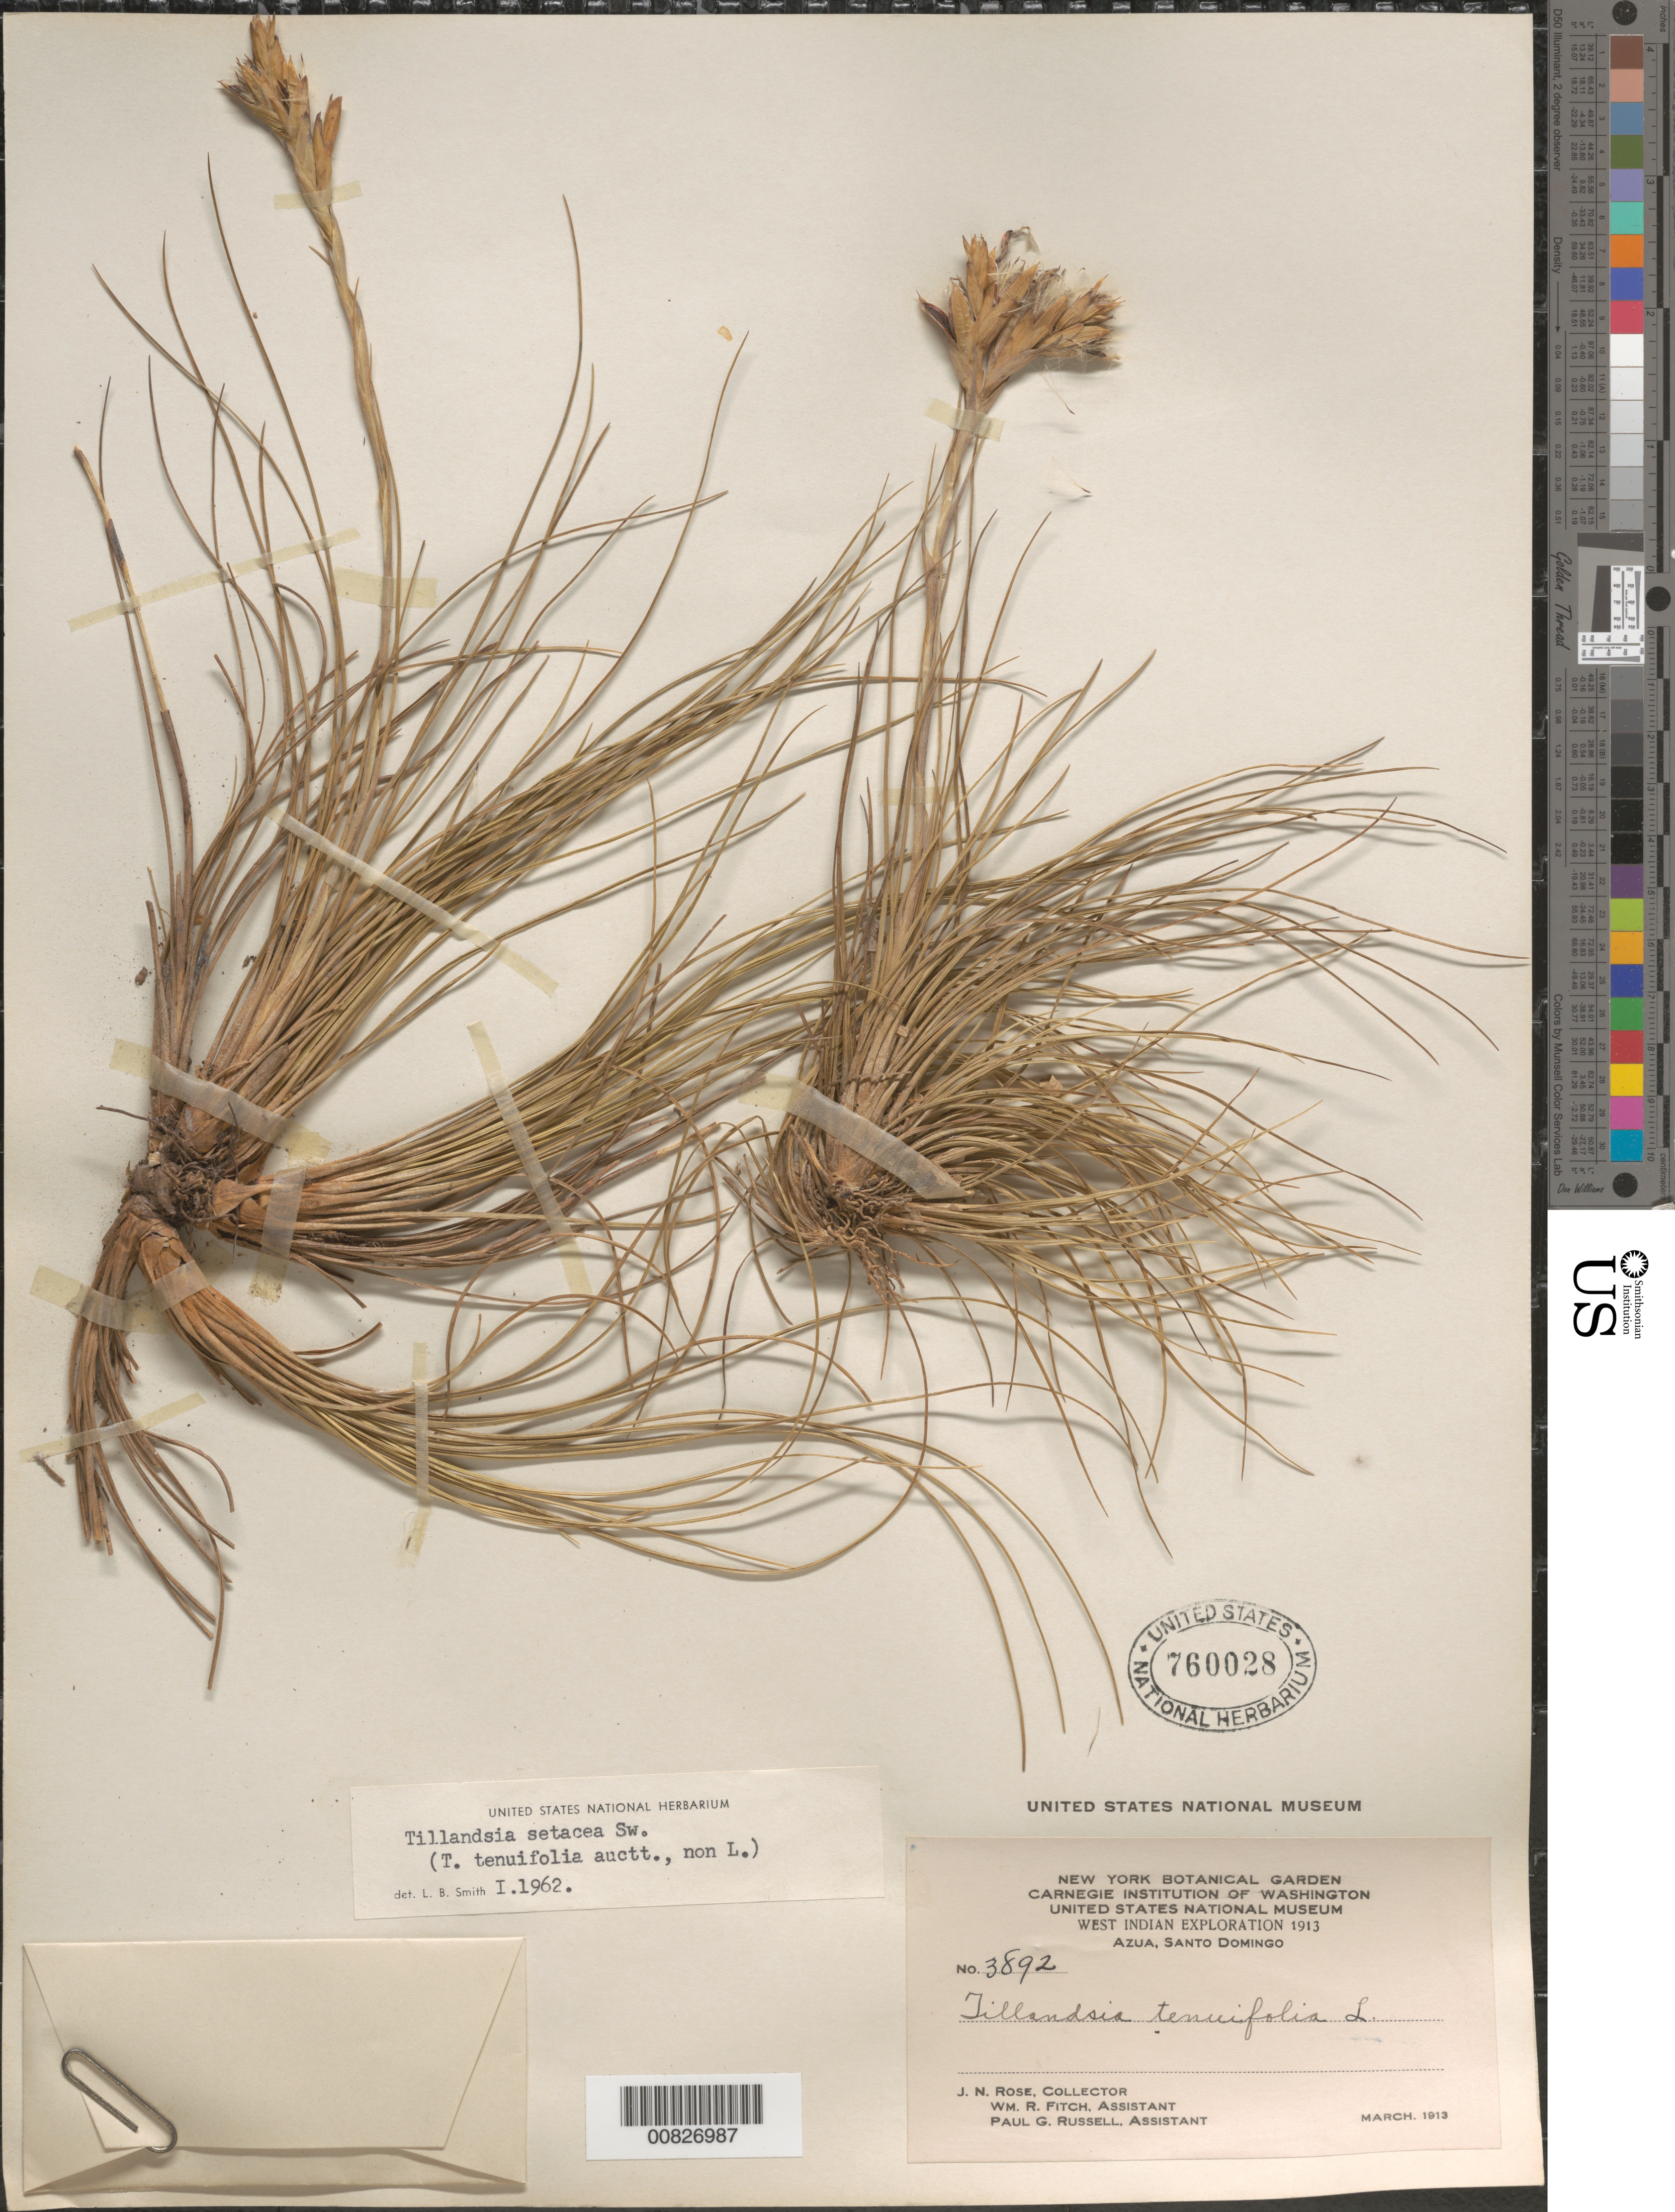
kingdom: Plantae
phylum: Tracheophyta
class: Liliopsida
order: Poales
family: Bromeliaceae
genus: Tillandsia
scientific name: Tillandsia setacea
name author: Sw.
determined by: Smith, Lyman B., (US), NMNH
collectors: J. N. Rose, W. R. Fitch & P. G. Russell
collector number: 3892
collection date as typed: Mar 1913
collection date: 1913-03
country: Dominican Republic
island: Hispaniola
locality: Azua, Santo Domingo.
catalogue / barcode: US 760028